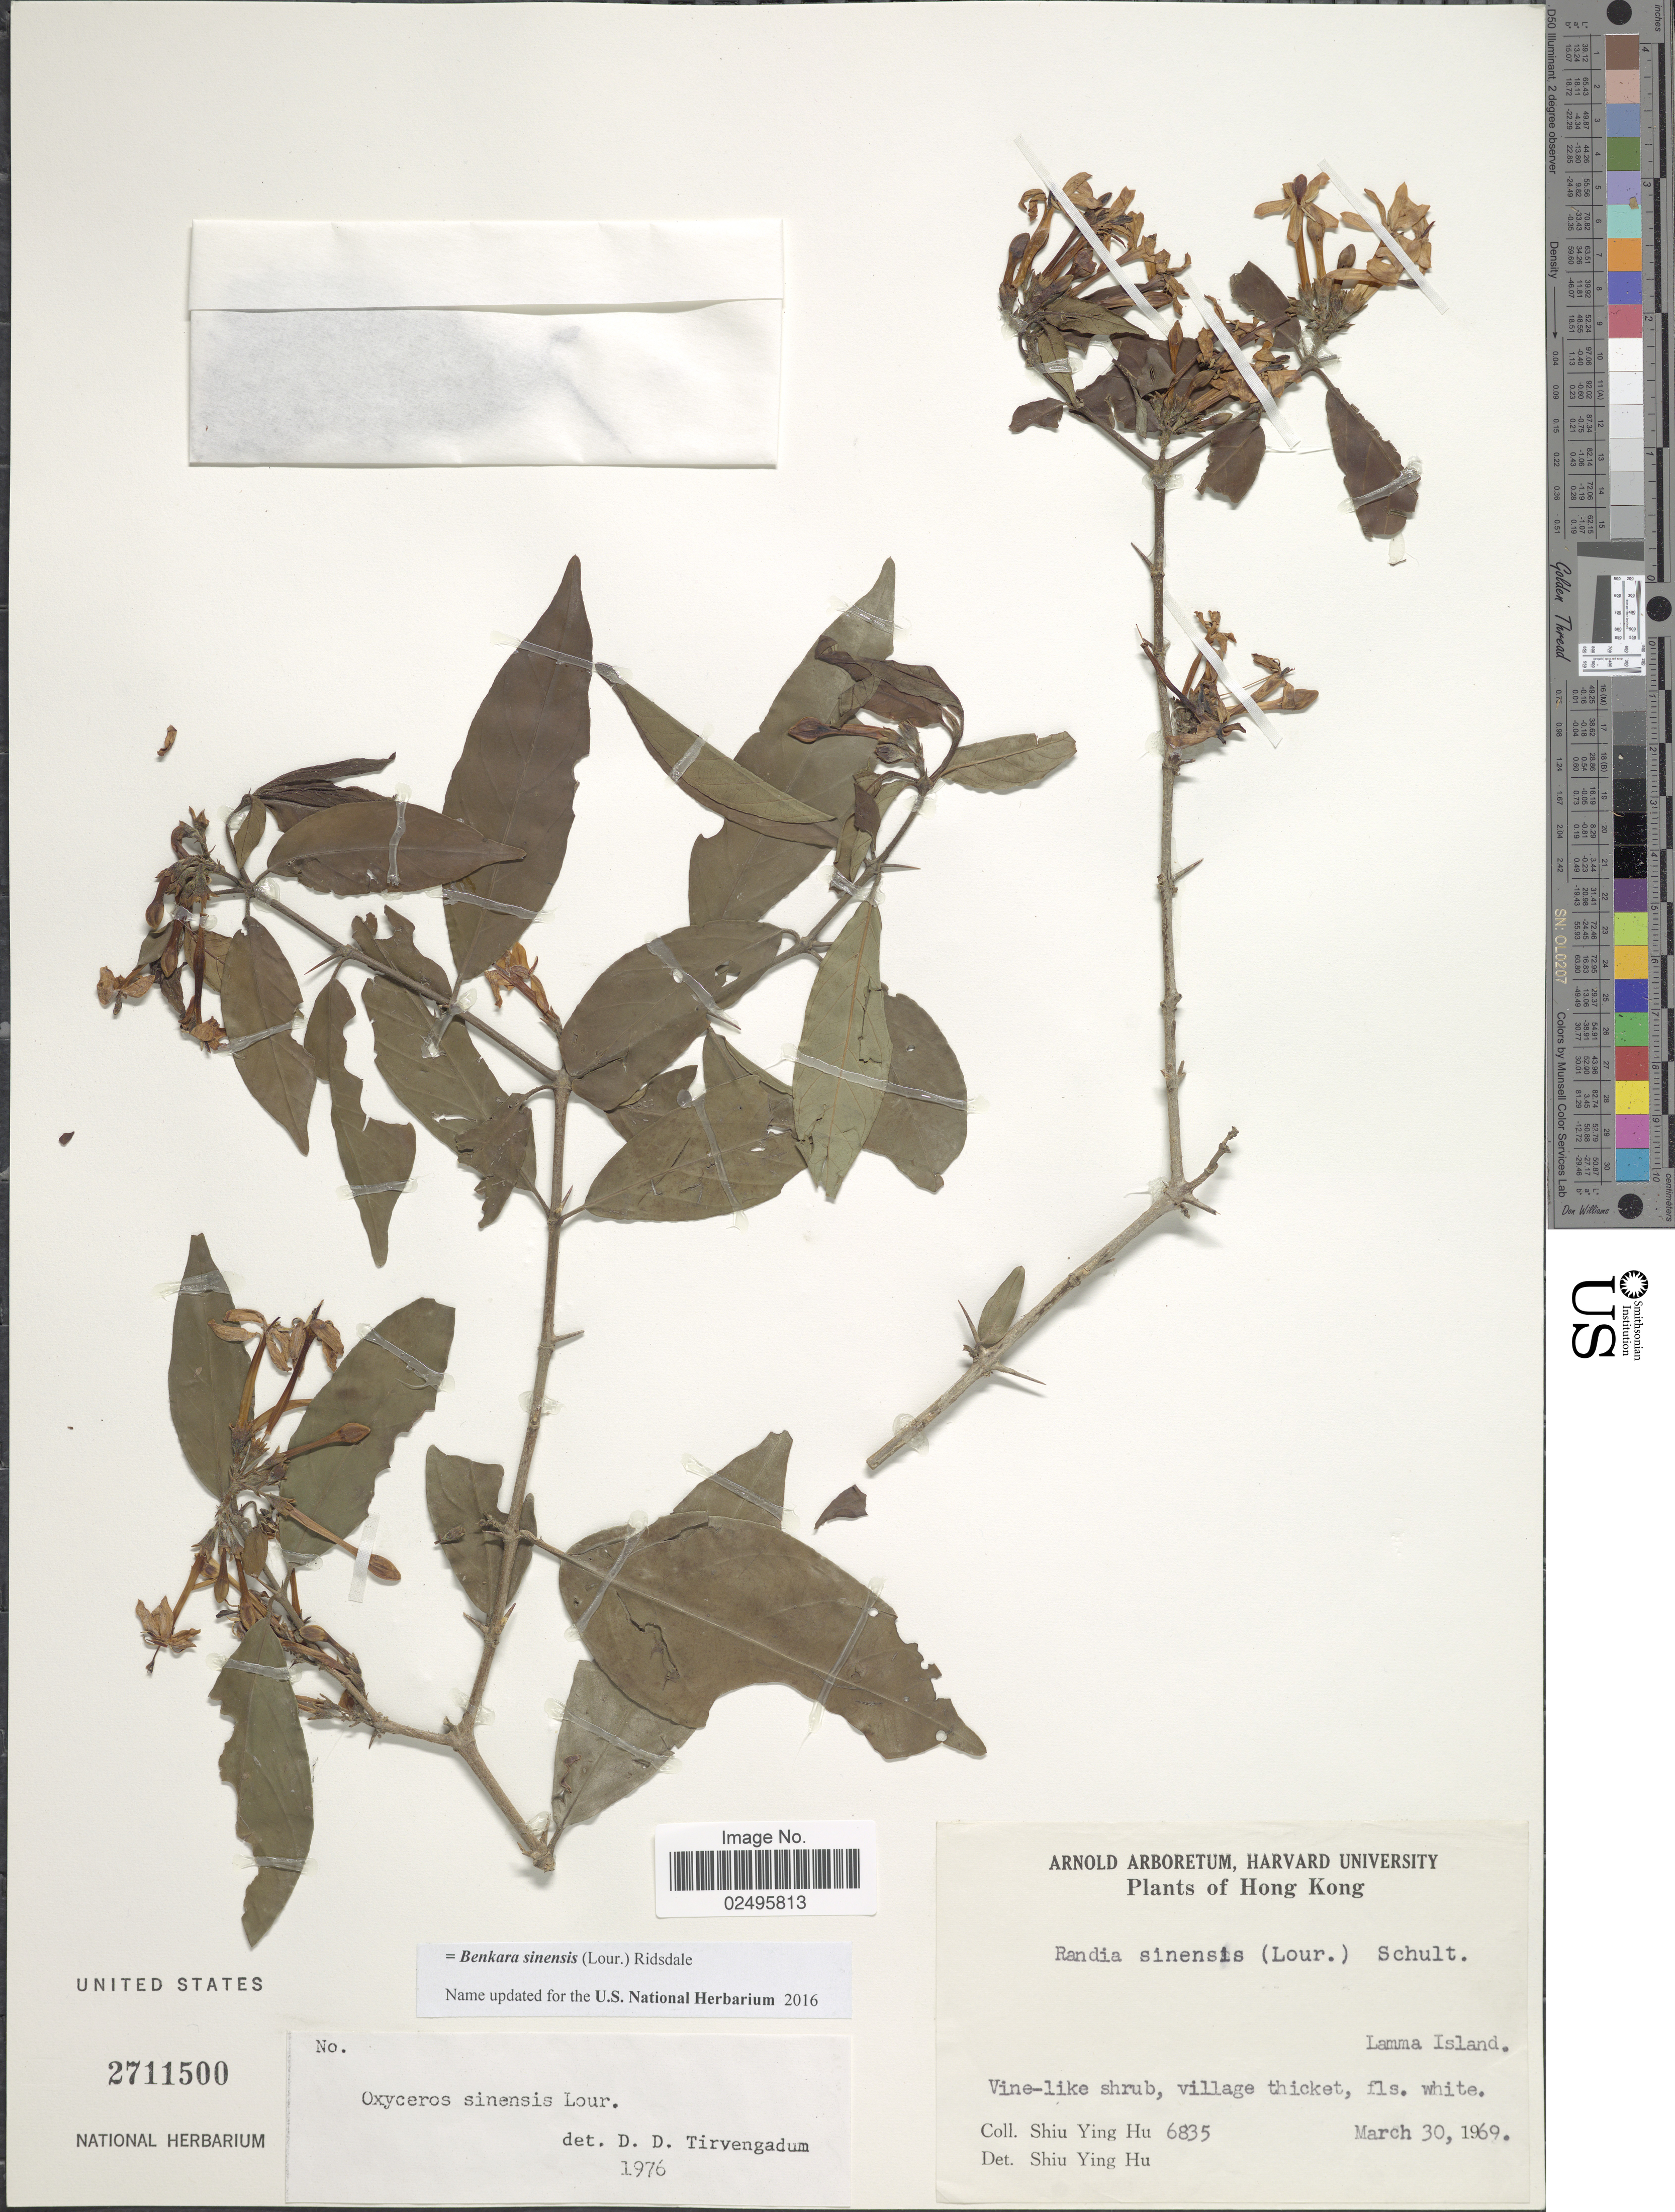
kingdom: Plantae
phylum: Tracheophyta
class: Magnoliopsida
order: Gentianales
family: Rubiaceae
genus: Oxyceros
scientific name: Oxyceros sinensis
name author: Lour.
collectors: S. Y. Hu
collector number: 6835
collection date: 1969-05-30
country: China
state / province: Hong Kong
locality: Lamma Island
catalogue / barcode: US 2711500